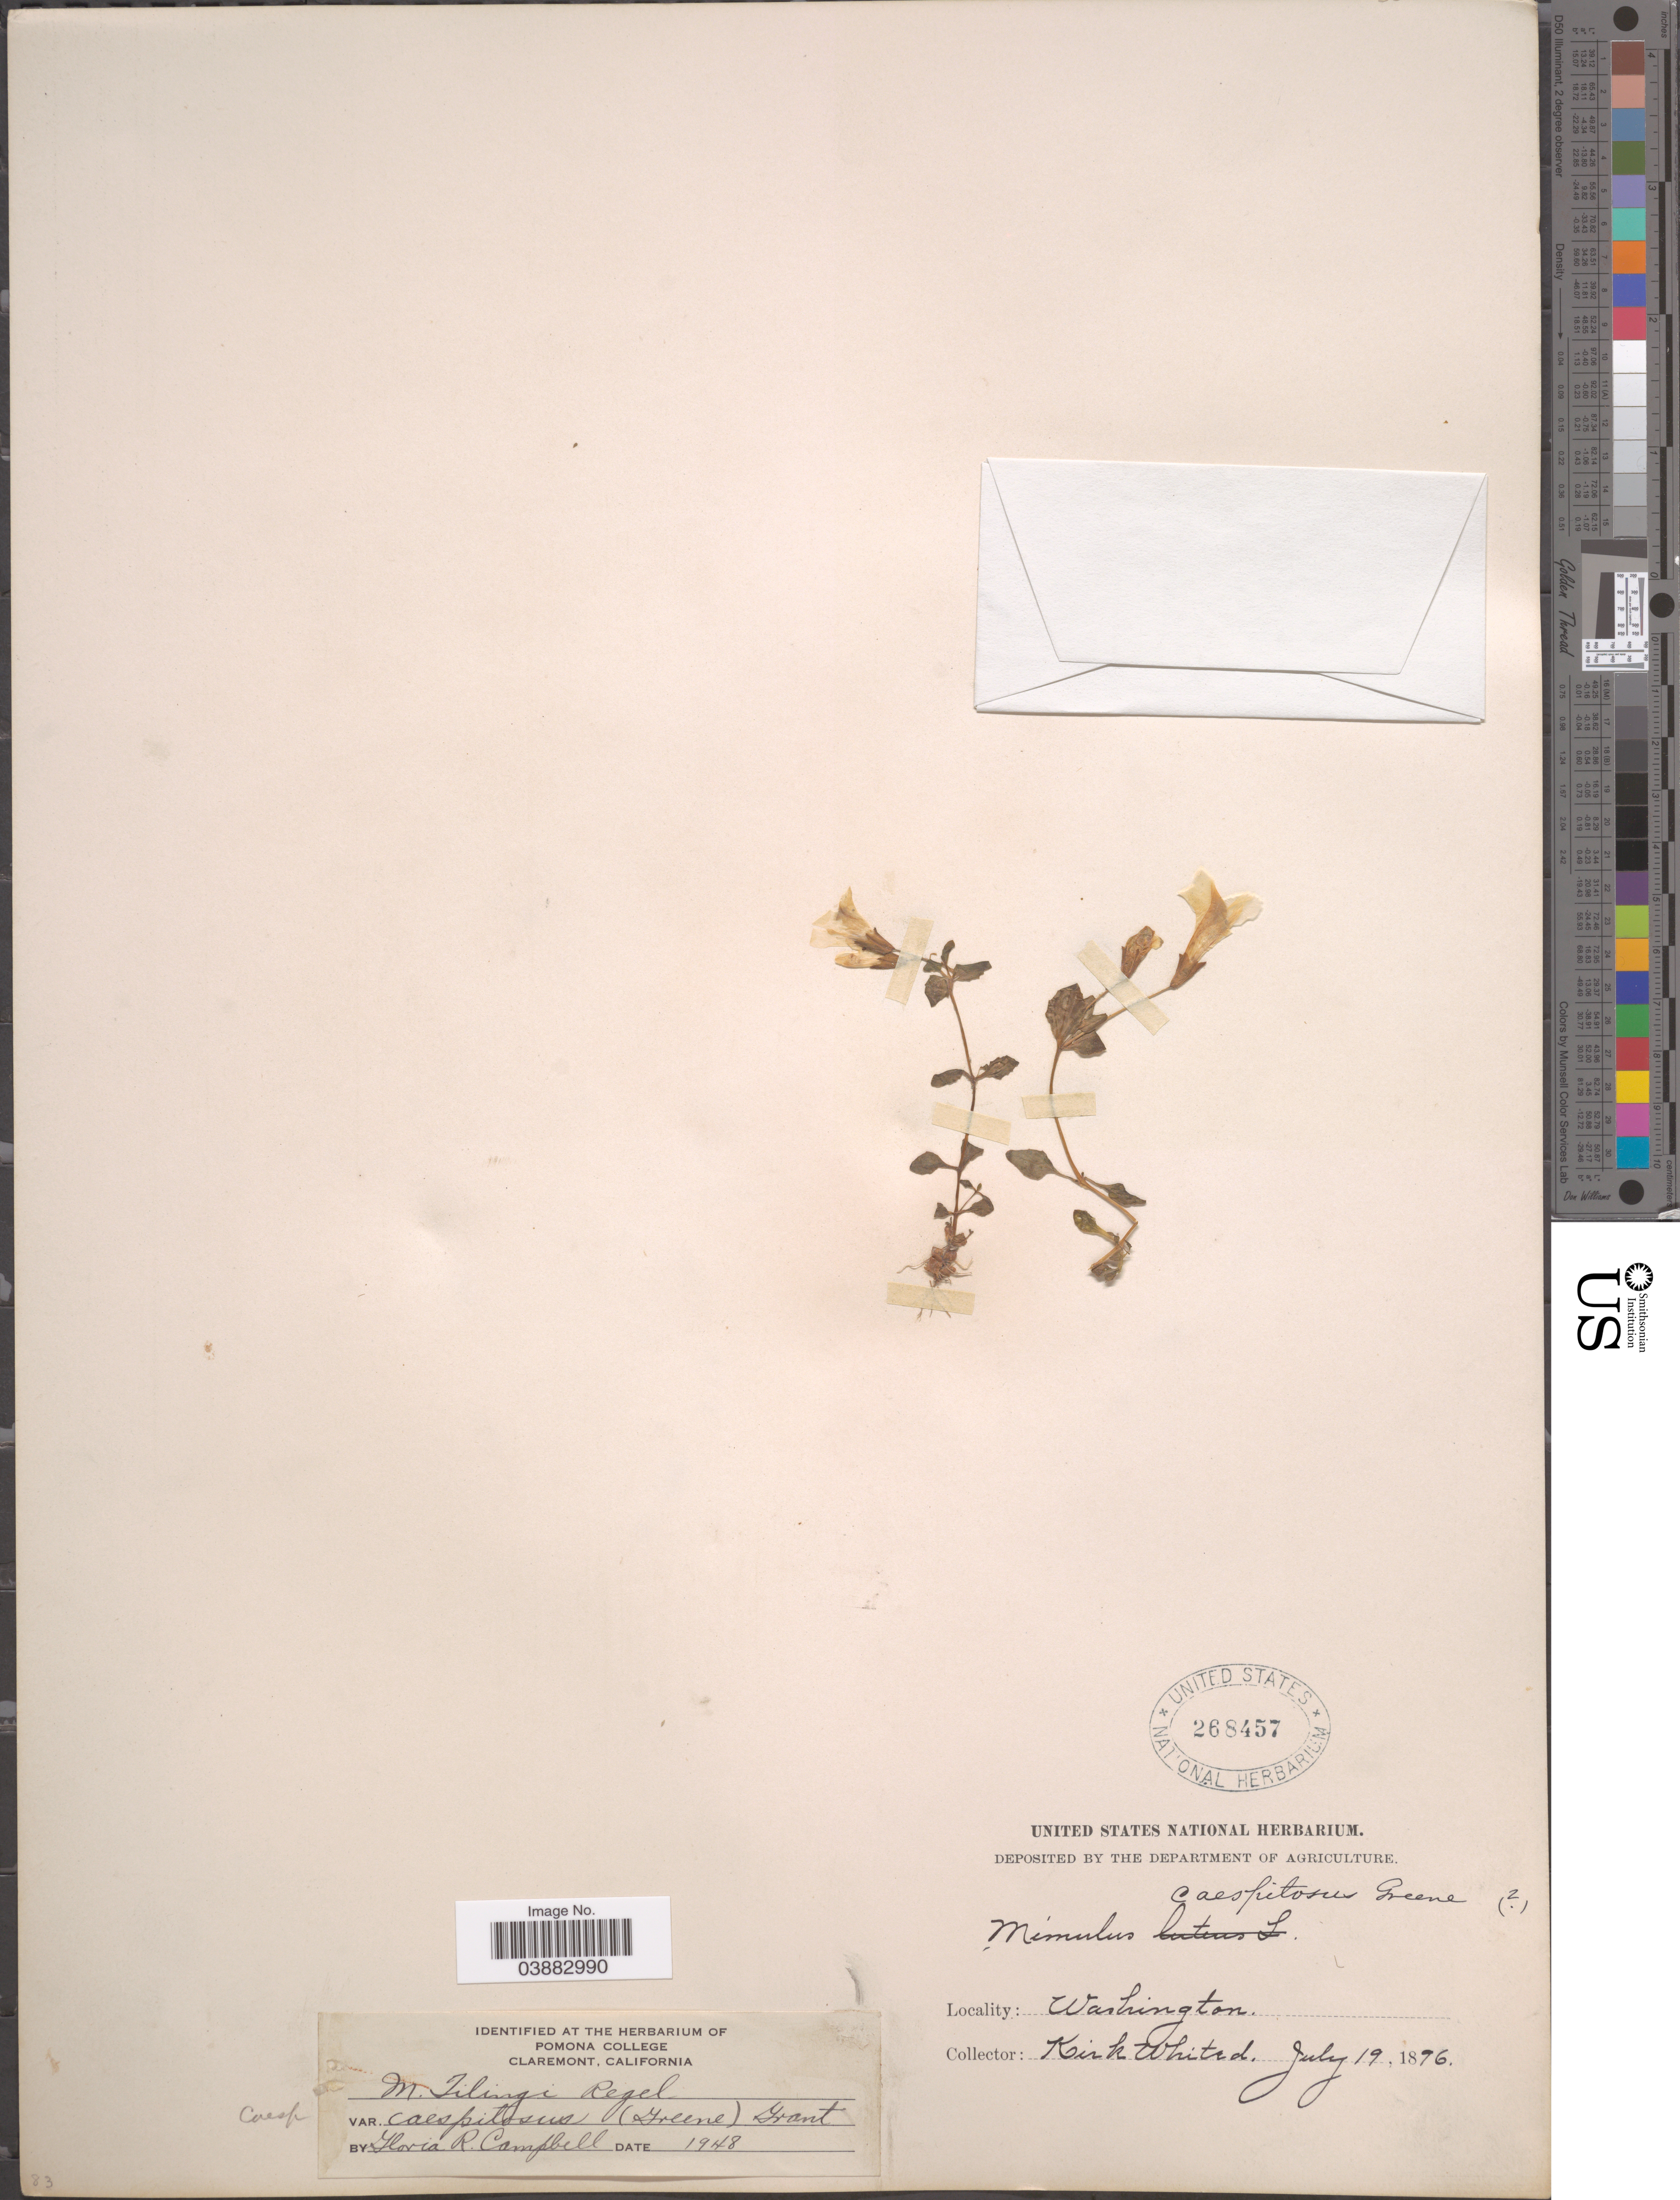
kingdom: Plantae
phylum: Tracheophyta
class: Magnoliopsida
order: Lamiales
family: Phrymaceae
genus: Mimulus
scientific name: Mimulus tilingii var. caespitosus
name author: (Greene) A.L. Grant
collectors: K. Whited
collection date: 1876-07-19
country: United States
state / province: Washington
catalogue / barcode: US 268457